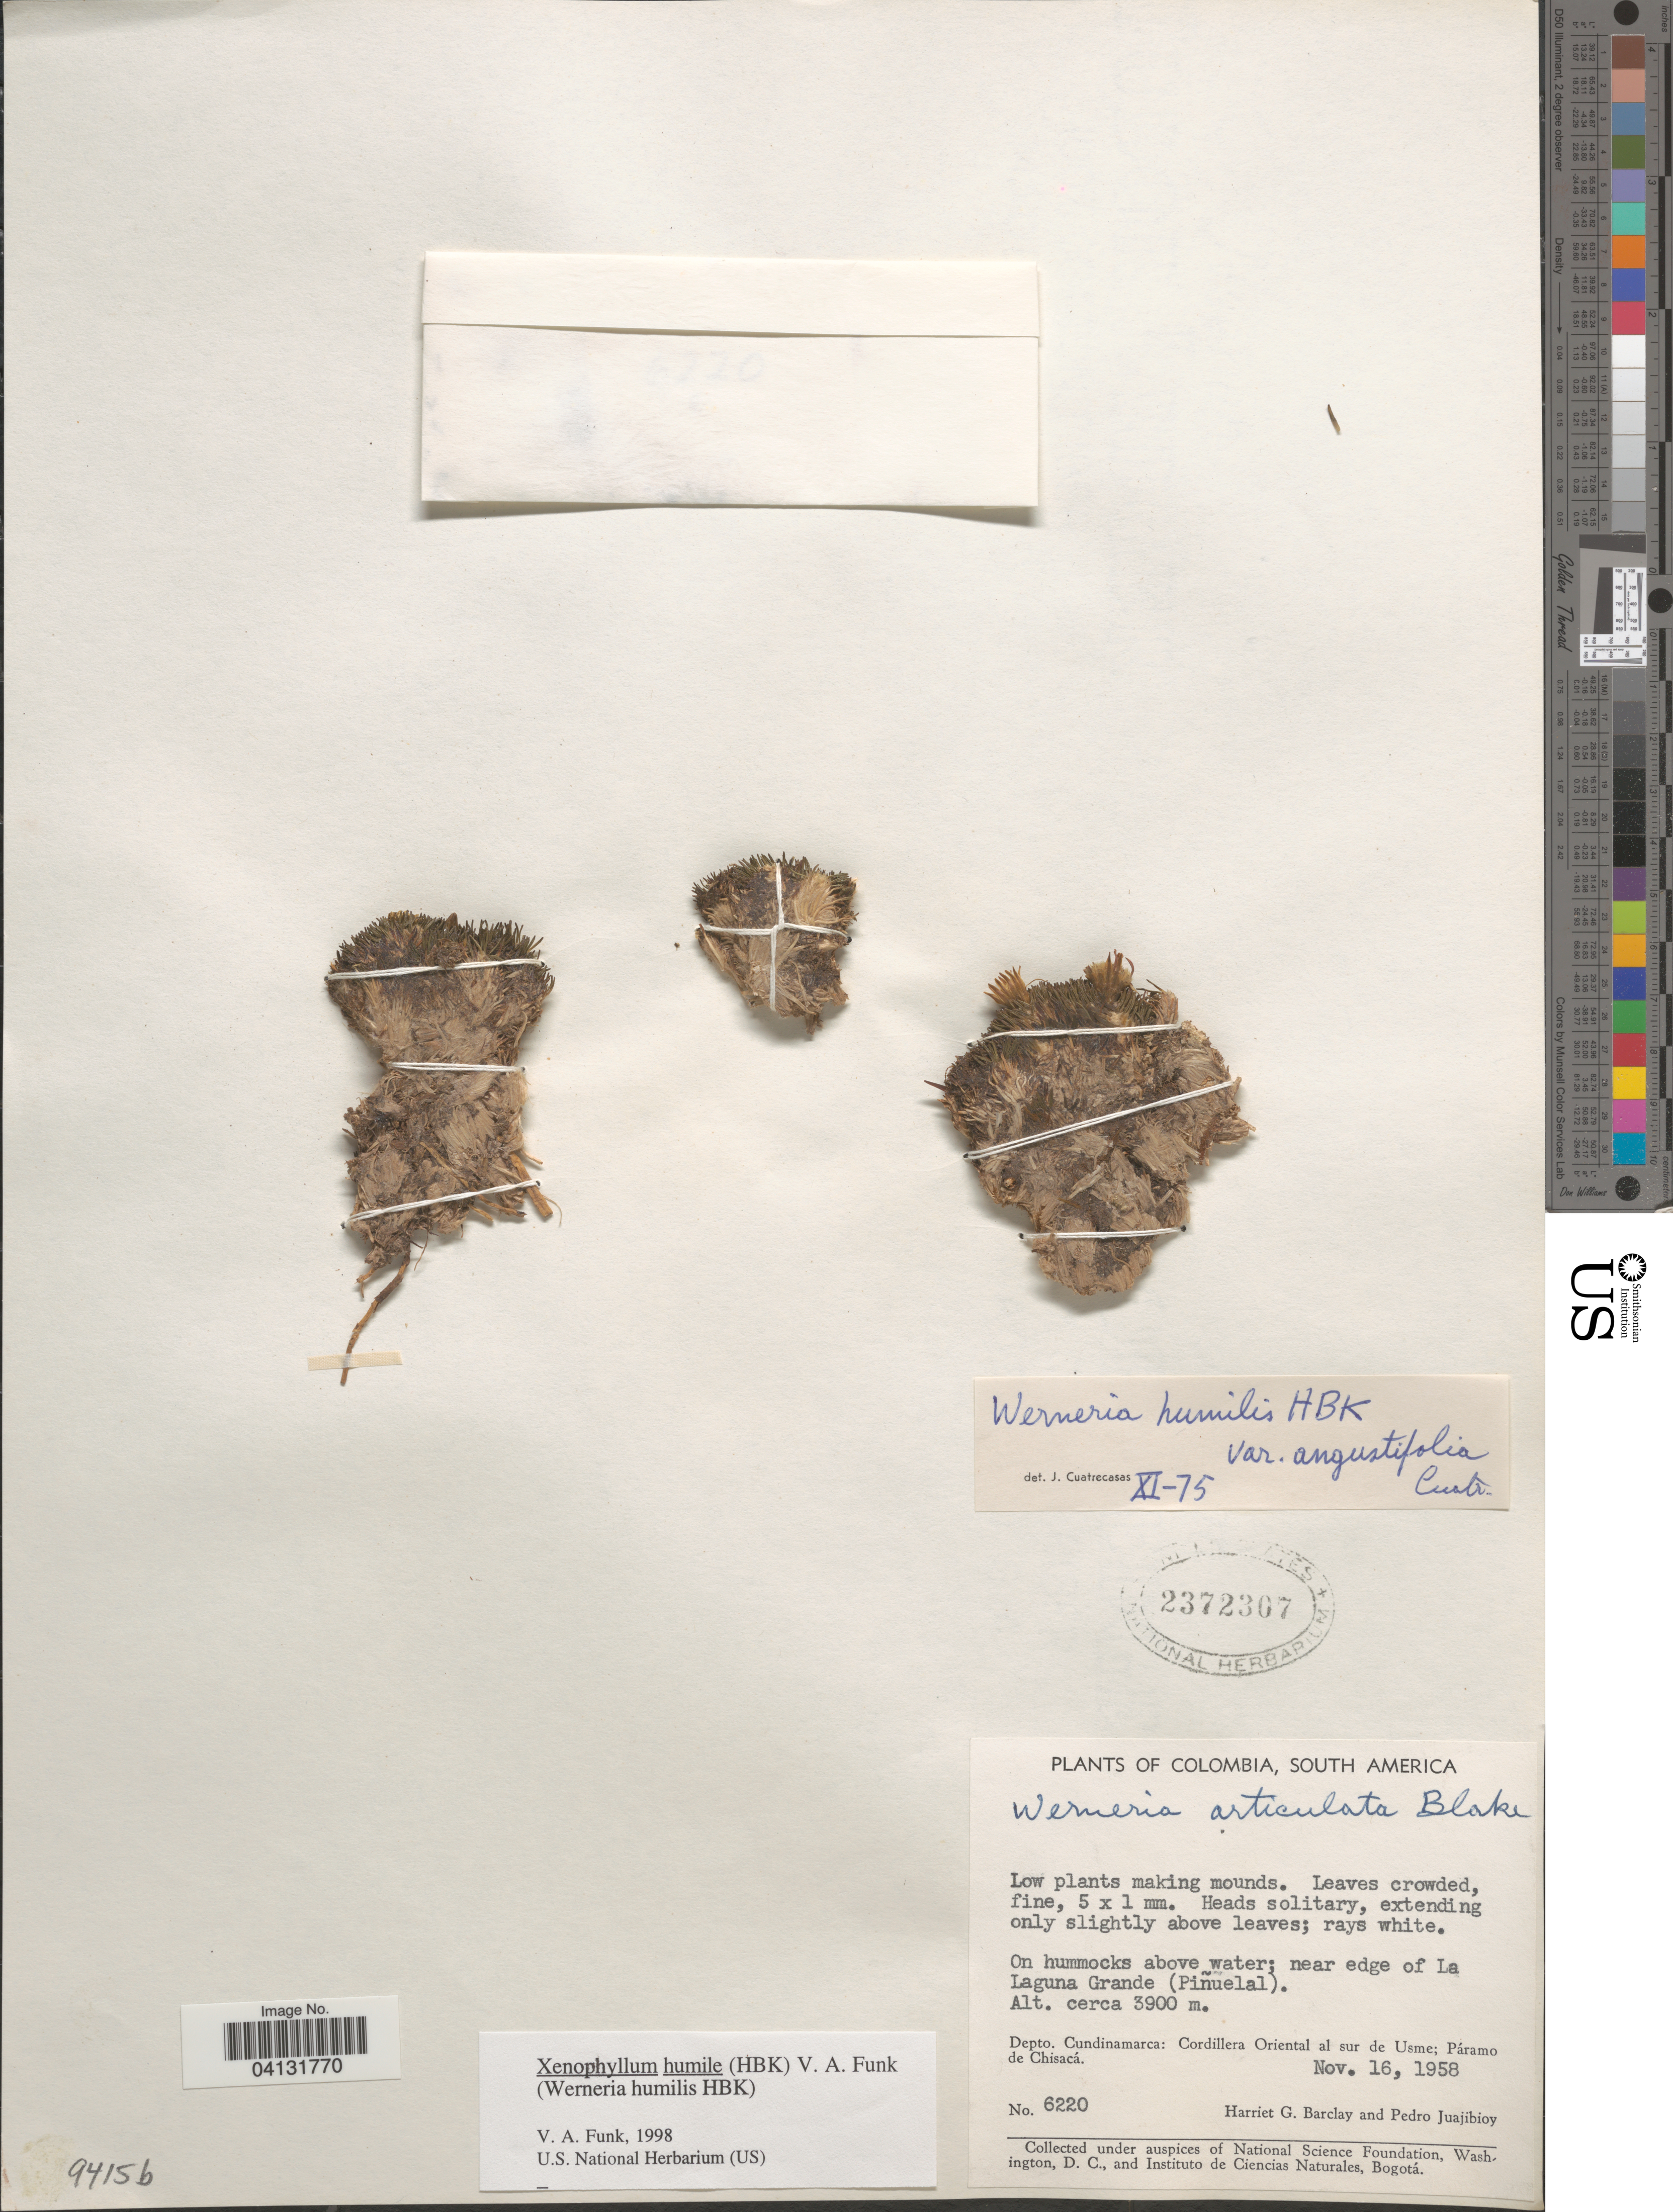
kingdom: Plantae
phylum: Tracheophyta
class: Magnoliopsida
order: Asterales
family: Asteraceae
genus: Xenophyllum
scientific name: Xenophyllum humile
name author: (Kunth) V.A. Funk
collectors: H. G. Barclay & P. Juajibioy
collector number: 6220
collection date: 1958-11-16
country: Colombia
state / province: Cundinamarca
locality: Near edge of La Laguna Grande (Piñuelal). Depto. Cundinamarca: Cordillera Oriental al sur de Usme; Páramo de Chisacá.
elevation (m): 3900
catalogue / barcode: US 2372307